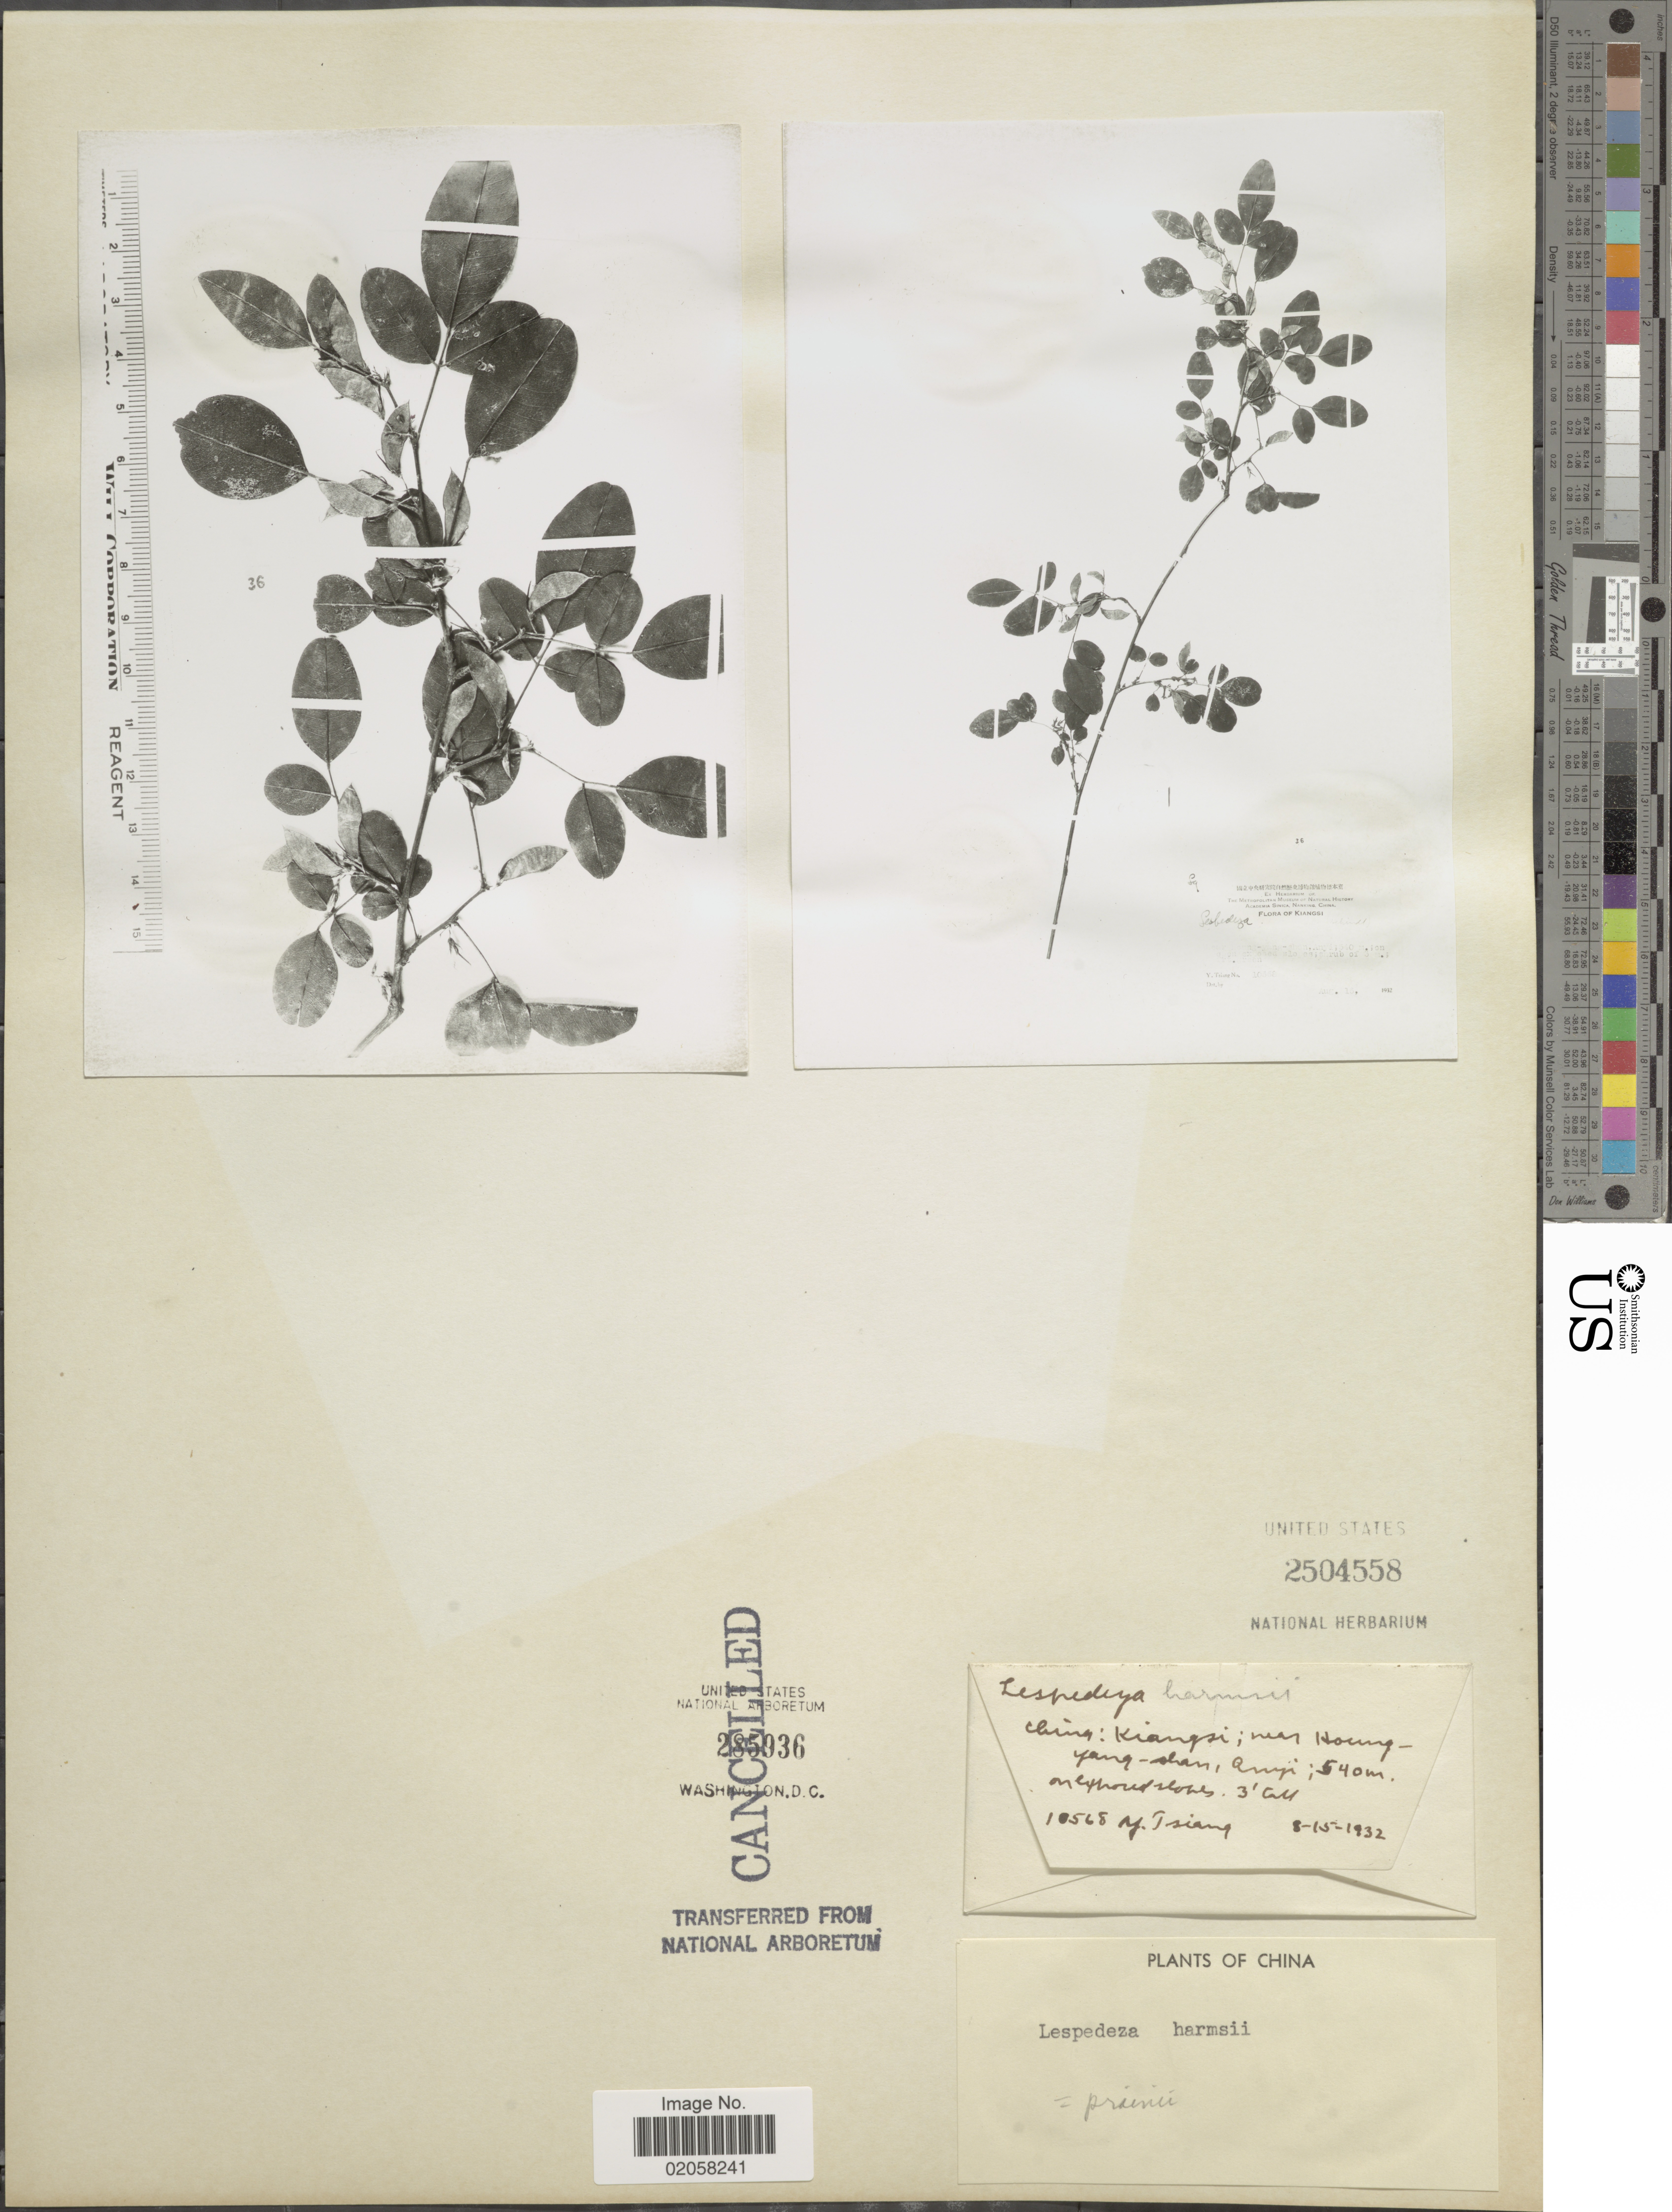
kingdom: Plantae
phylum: Tracheophyta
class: Magnoliopsida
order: Fabales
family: Fabaceae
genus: Campylotropis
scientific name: Campylotropis prainii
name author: (Collett & Hemsl.) Schindl.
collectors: Y. Tsiang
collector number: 10568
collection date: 1932-08-15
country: China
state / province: Jiangxi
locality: Kiangsi; near Houng-yang-shan, Anyi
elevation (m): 540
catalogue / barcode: US 2504558